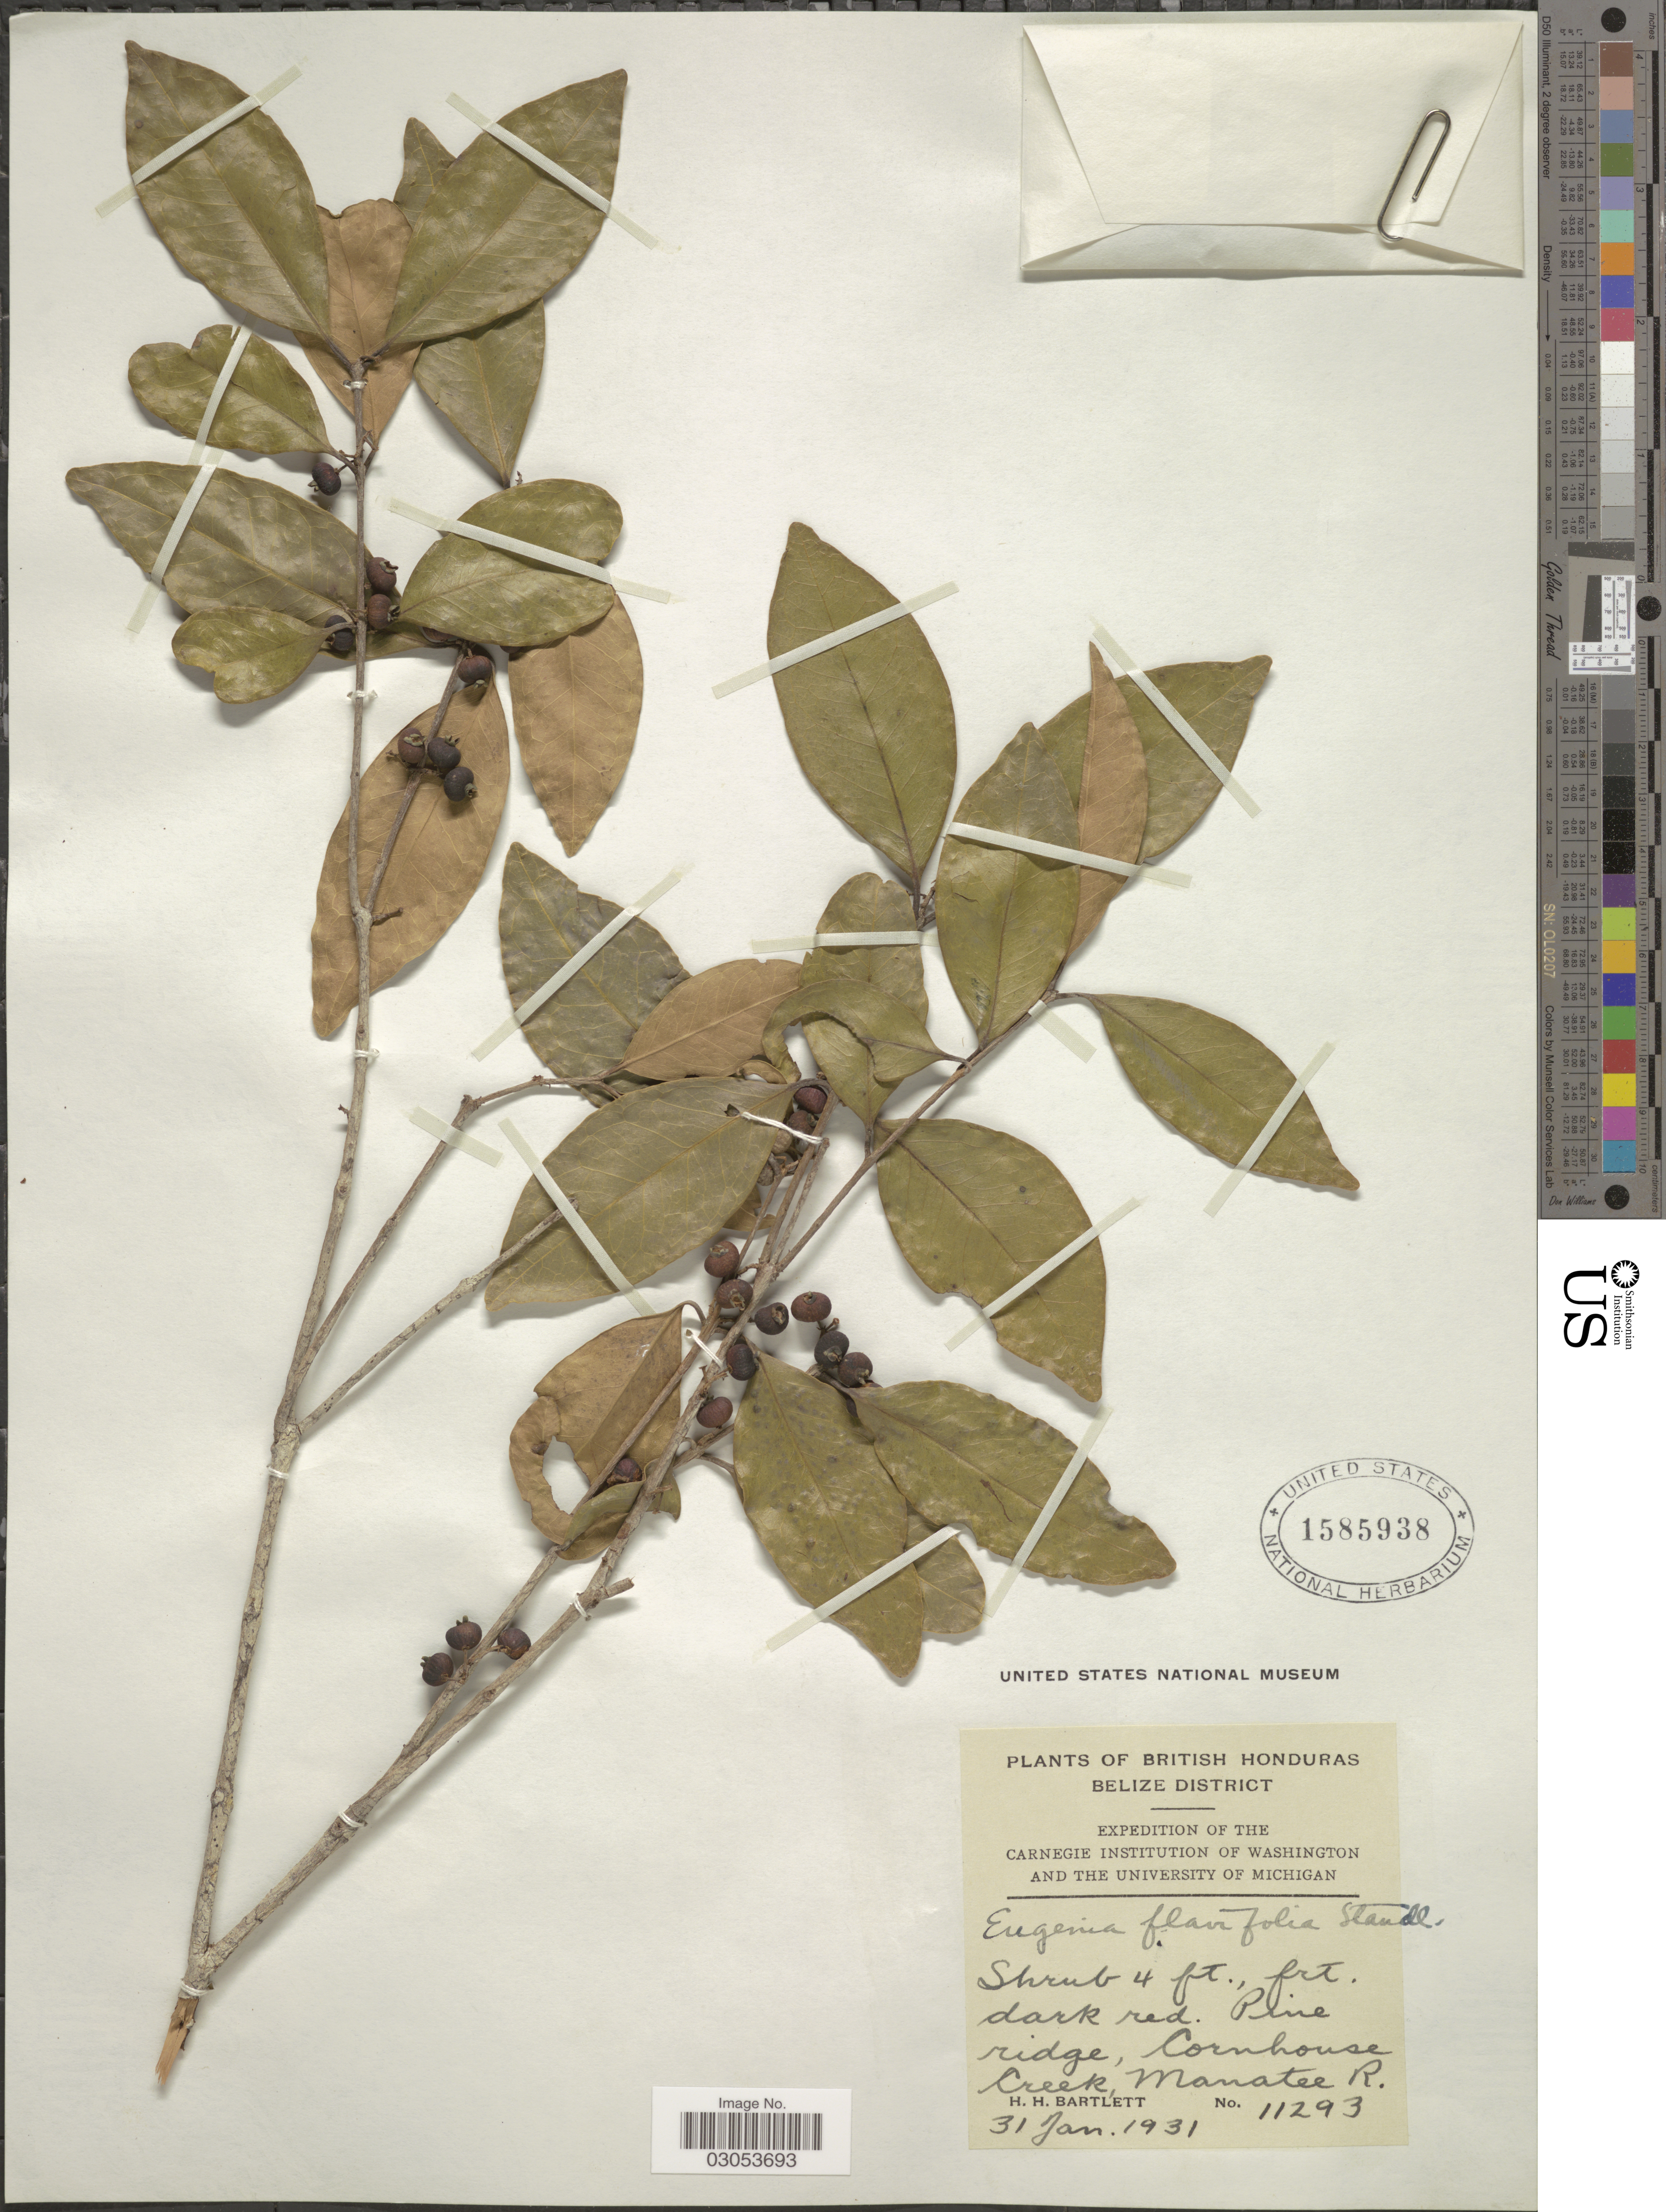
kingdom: Plantae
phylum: Tracheophyta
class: Magnoliopsida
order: Myrtales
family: Myrtaceae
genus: Eugenia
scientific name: Eugenia farameoides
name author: A. Rich.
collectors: H. H. Bartlett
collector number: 11293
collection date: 1931-01-31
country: Belize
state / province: Belize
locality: British Honduras Belize District. Pine ridge, Cornhouse Creek, Manatee R.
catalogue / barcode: US 1585938